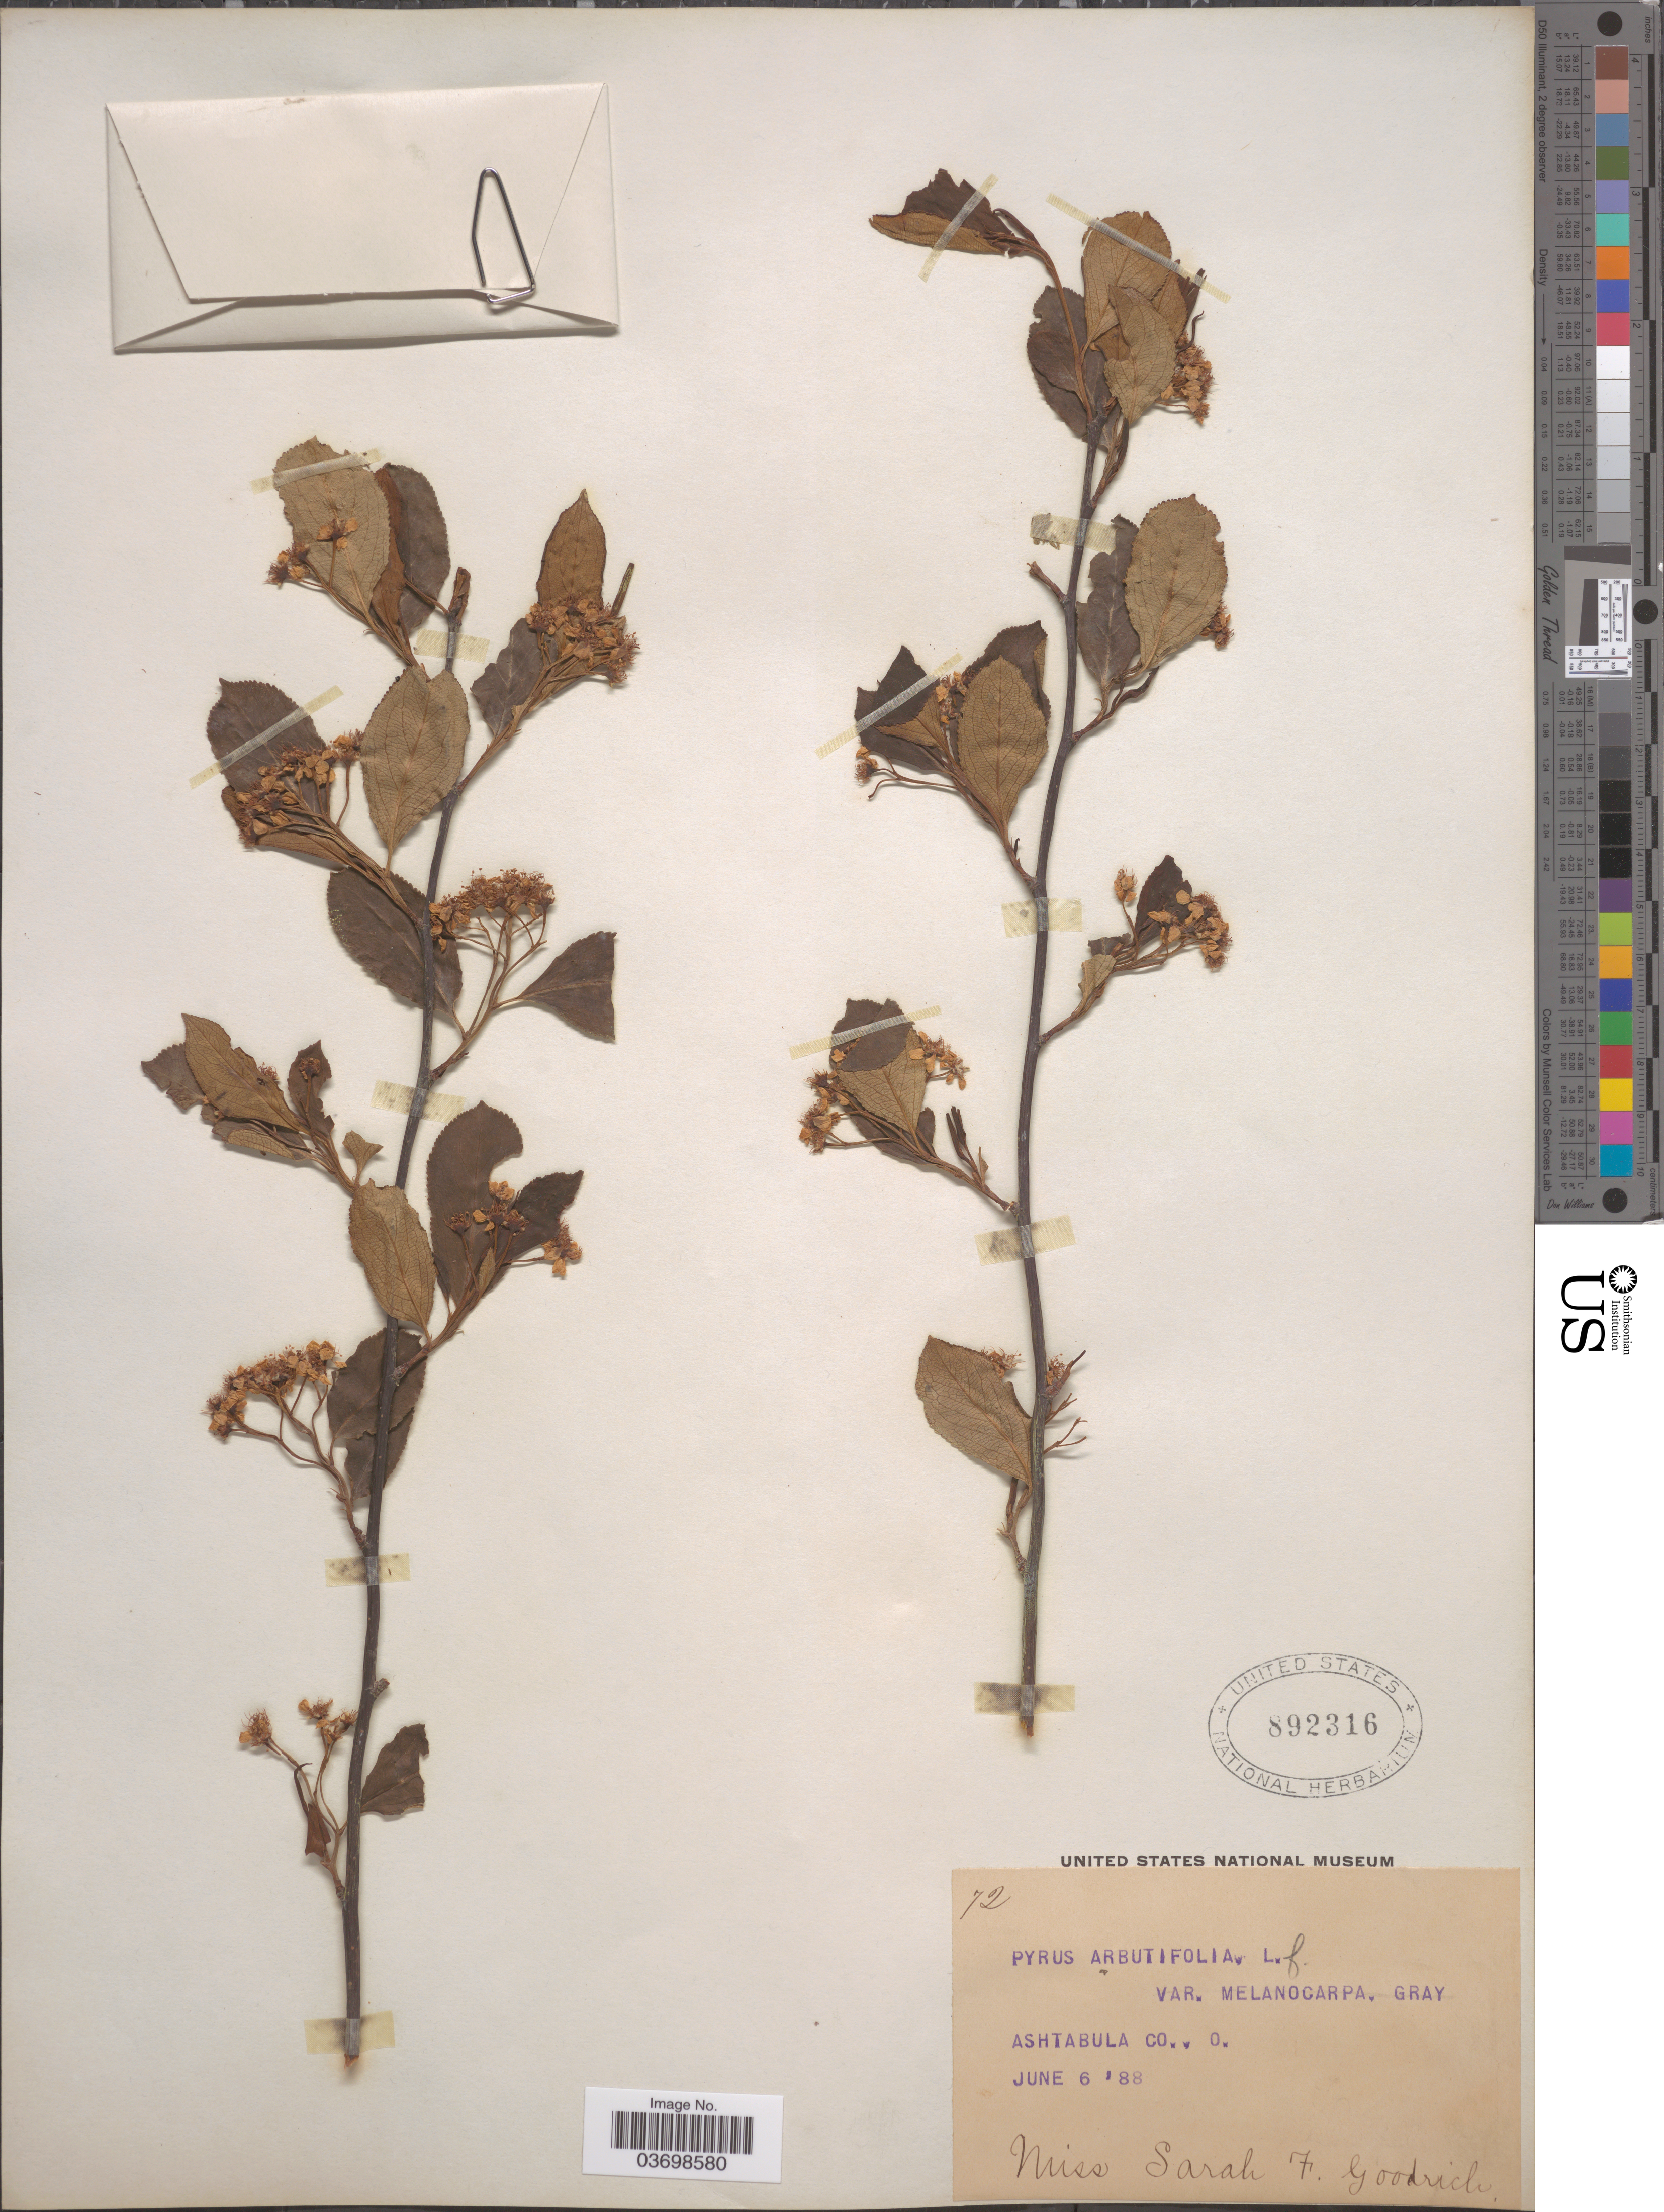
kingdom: Plantae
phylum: Tracheophyta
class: Magnoliopsida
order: Rosales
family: Rosaceae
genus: Aronia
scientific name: Aronia melanocarpa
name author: (Michx.) Elliott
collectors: S. Goodrich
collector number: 72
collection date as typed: Transcribed d/m/y: 6/6/88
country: United States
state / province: Ohio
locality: Ashtabula Co.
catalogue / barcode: US 892316